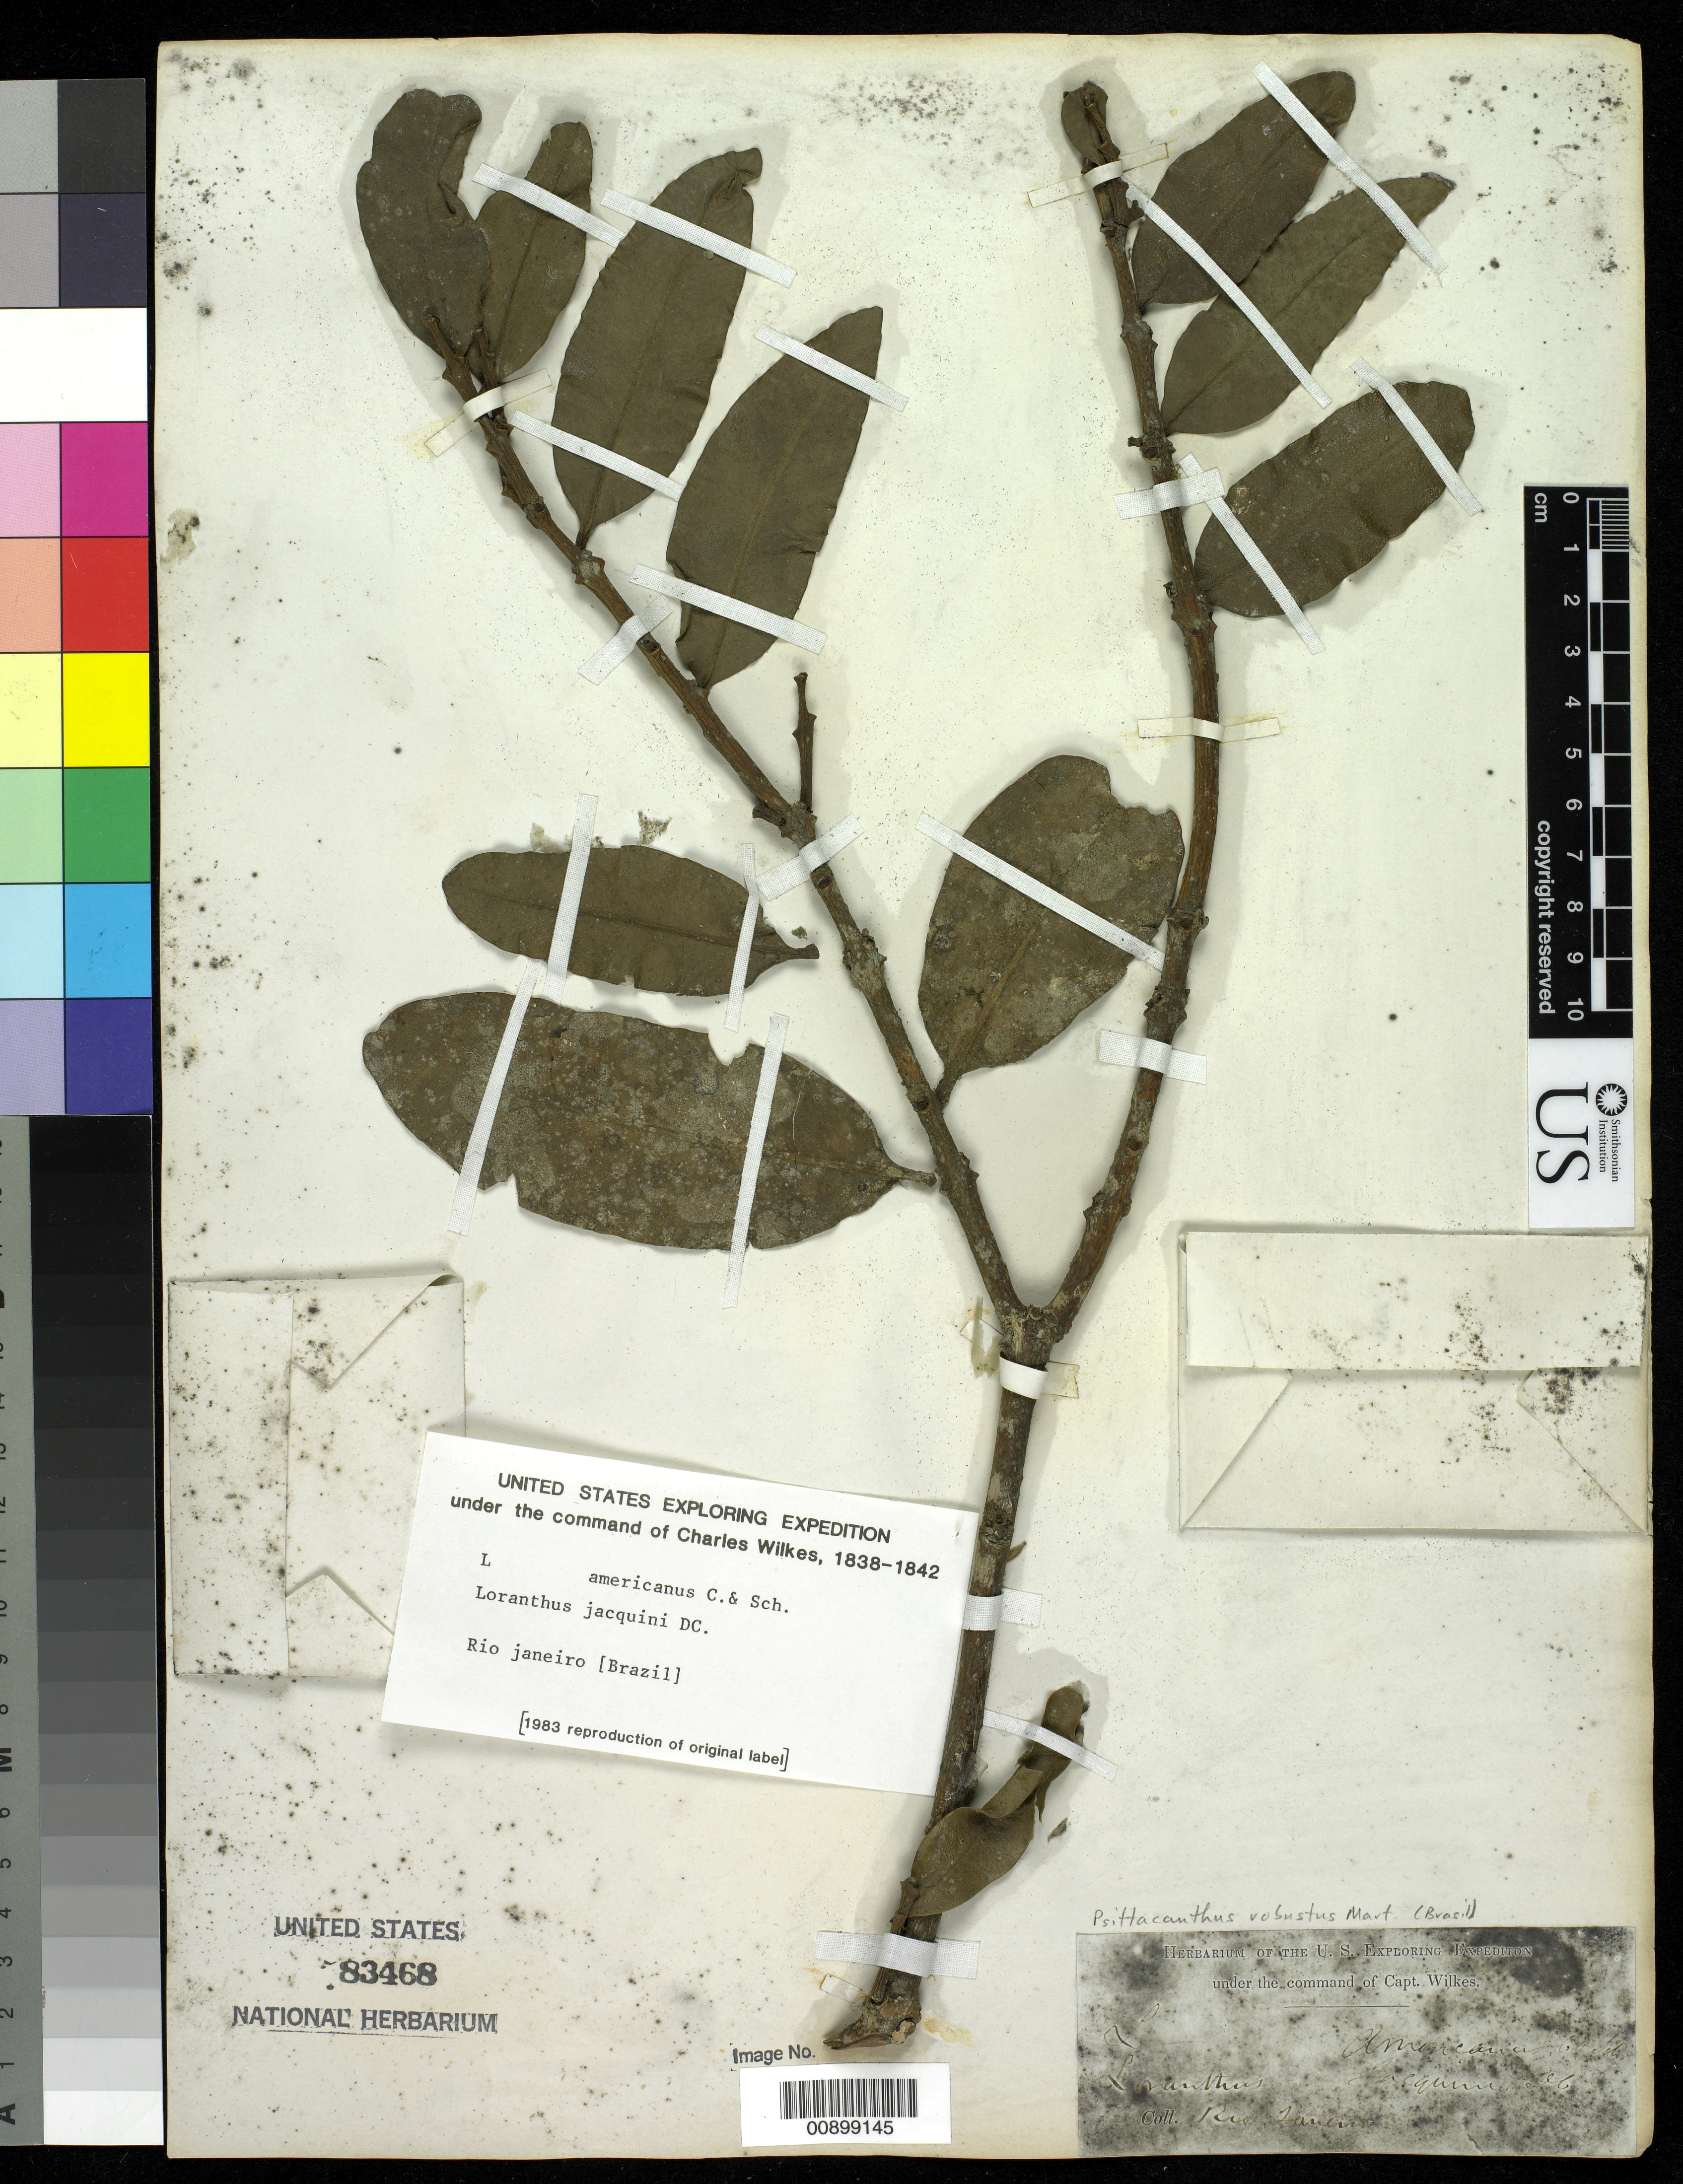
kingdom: Plantae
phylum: Tracheophyta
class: Magnoliopsida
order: Santalales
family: Loranthaceae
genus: Psittacanthus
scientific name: Psittacanthus robustus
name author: (Mart.) Mart.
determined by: Caraballo-Ortiz, Marcos A., (MISS), University of Mississippi (UNITED STATES)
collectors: Wilkes Explor. Exped.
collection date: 1838/1842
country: Brazil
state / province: Rio de Janeiro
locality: Rio Janeiro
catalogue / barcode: US 83468